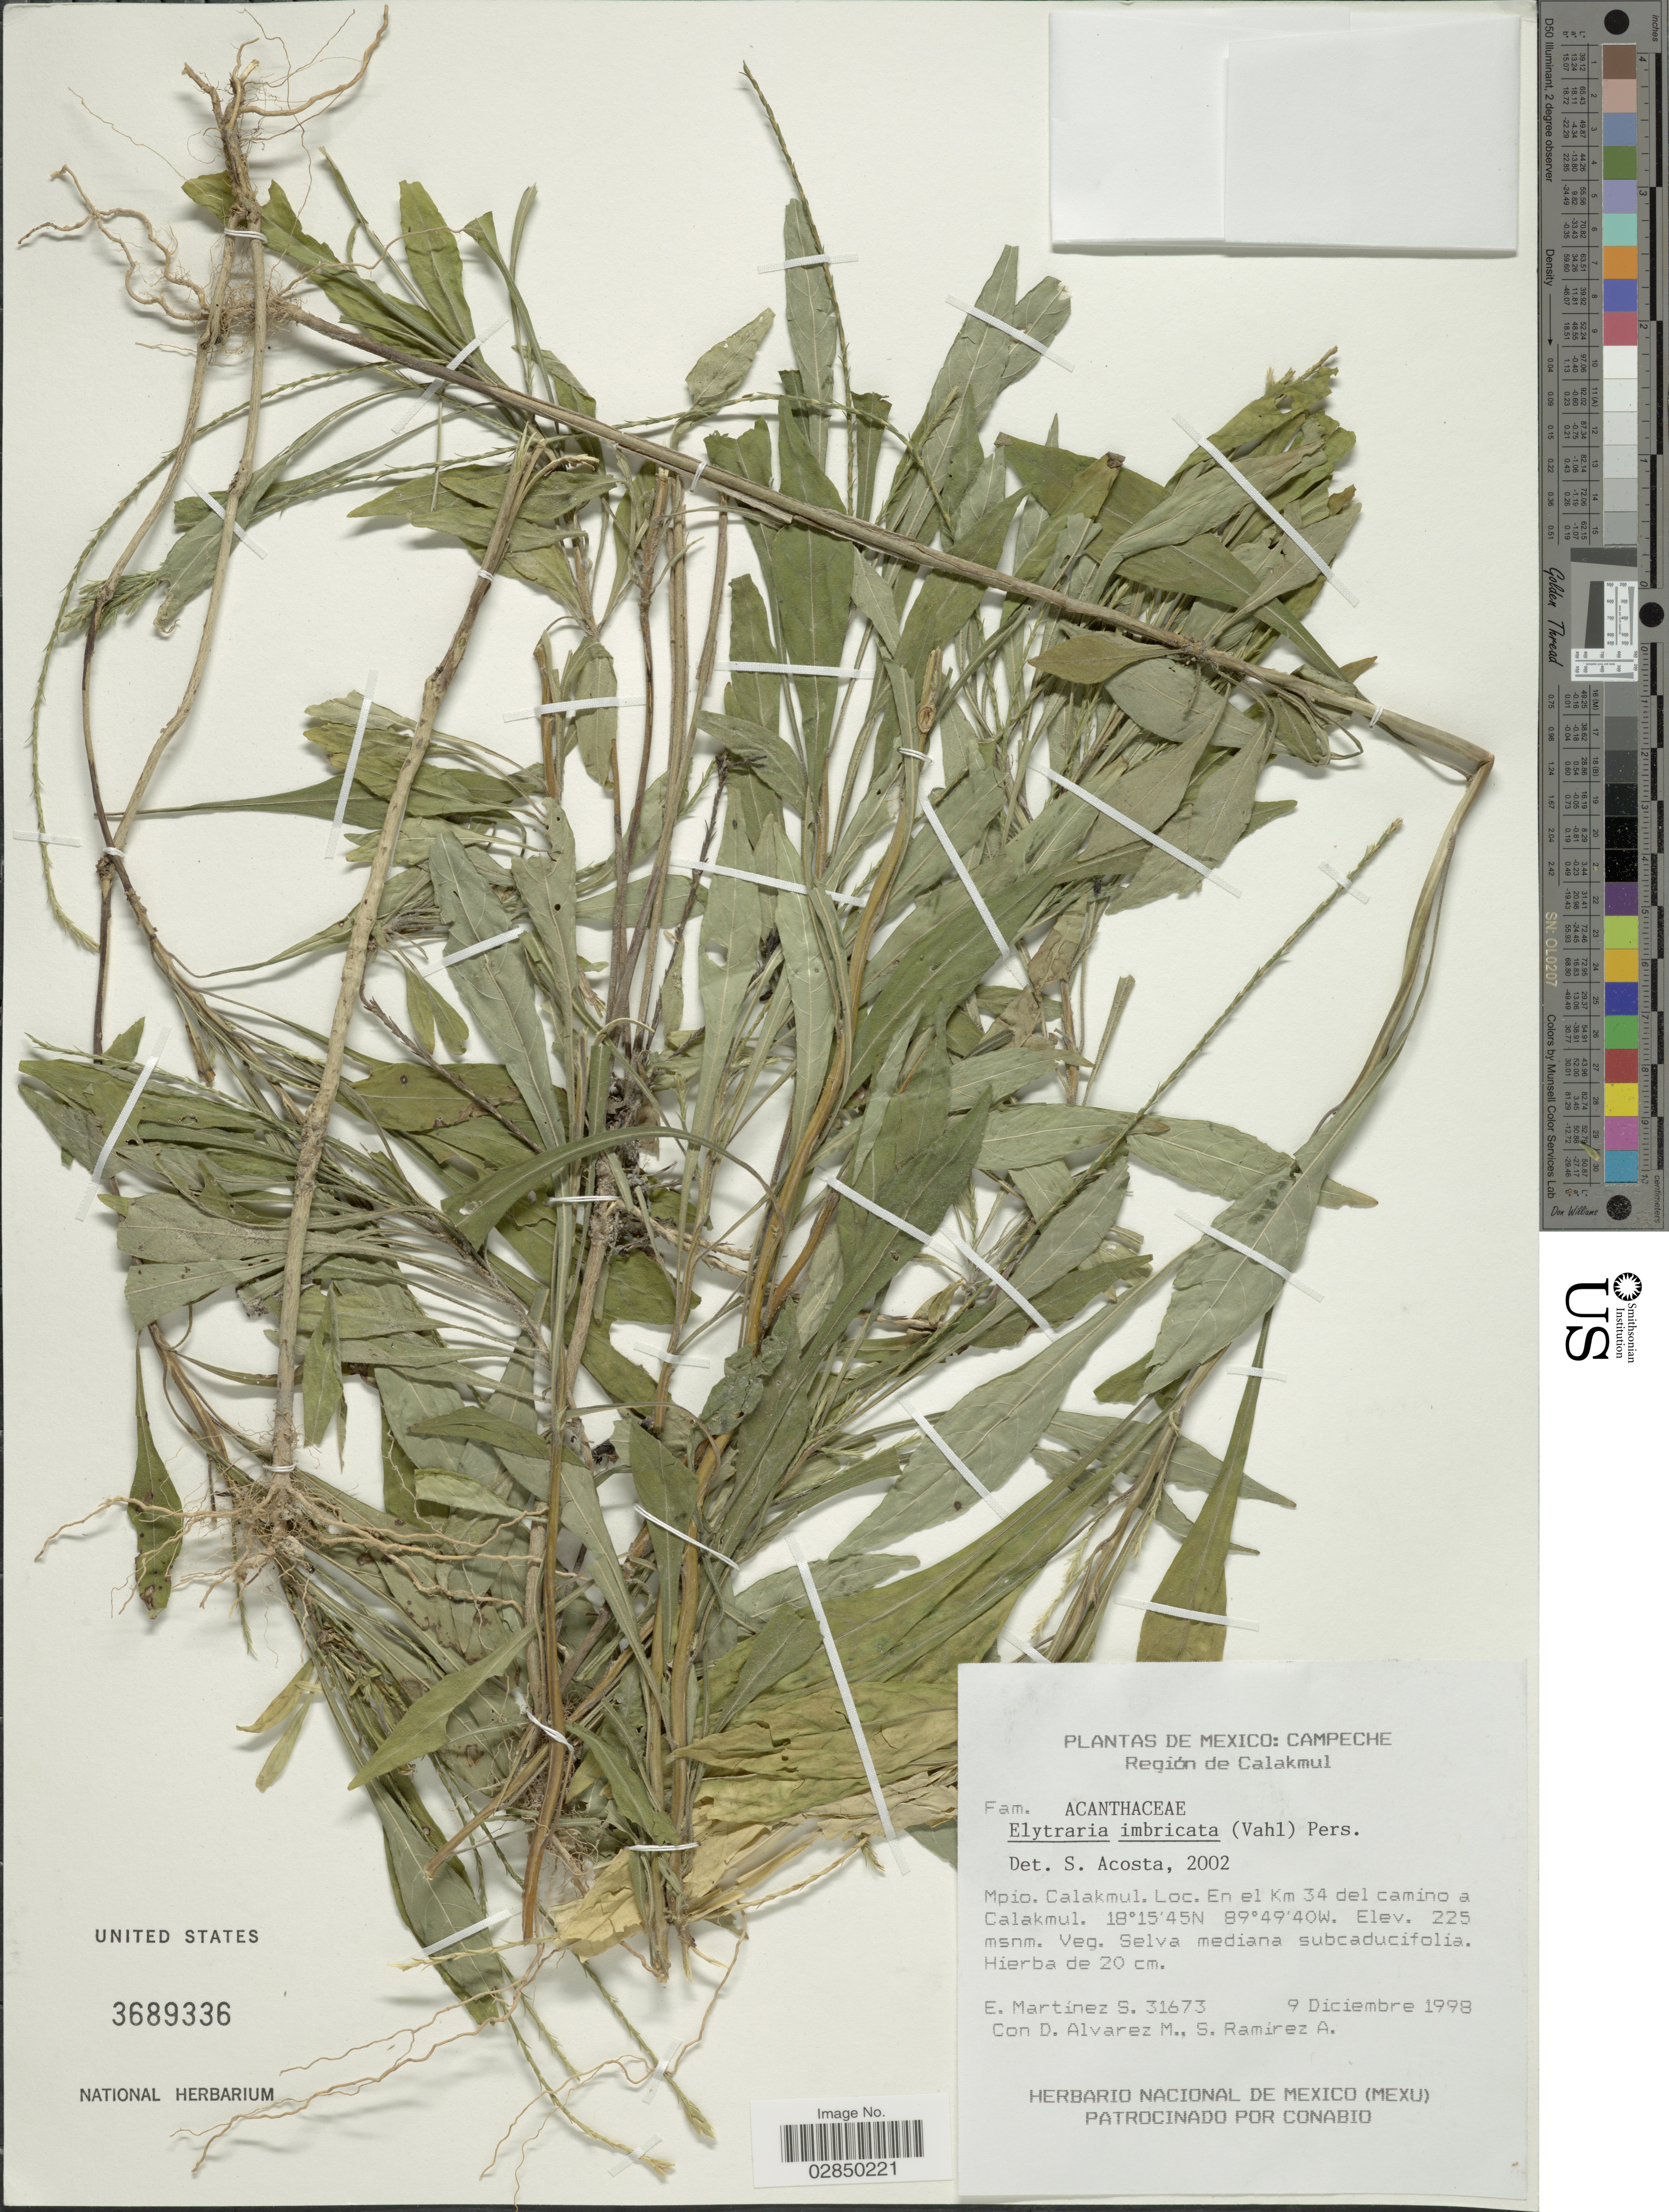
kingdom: Plantae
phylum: Tracheophyta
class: Magnoliopsida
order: Lamiales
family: Acanthaceae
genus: Elytraria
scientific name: Elytraria imbricata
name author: (Vahl) Pers.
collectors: E. M. Martínez S., D. Alvarez & S. Ramírez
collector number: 31673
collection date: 1998-12-09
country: Mexico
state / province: Campeche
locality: Región de Calakmul. Mpio. Calakmul. En el km 34 del camino a Calakmul.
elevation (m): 225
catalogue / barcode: US 3689336